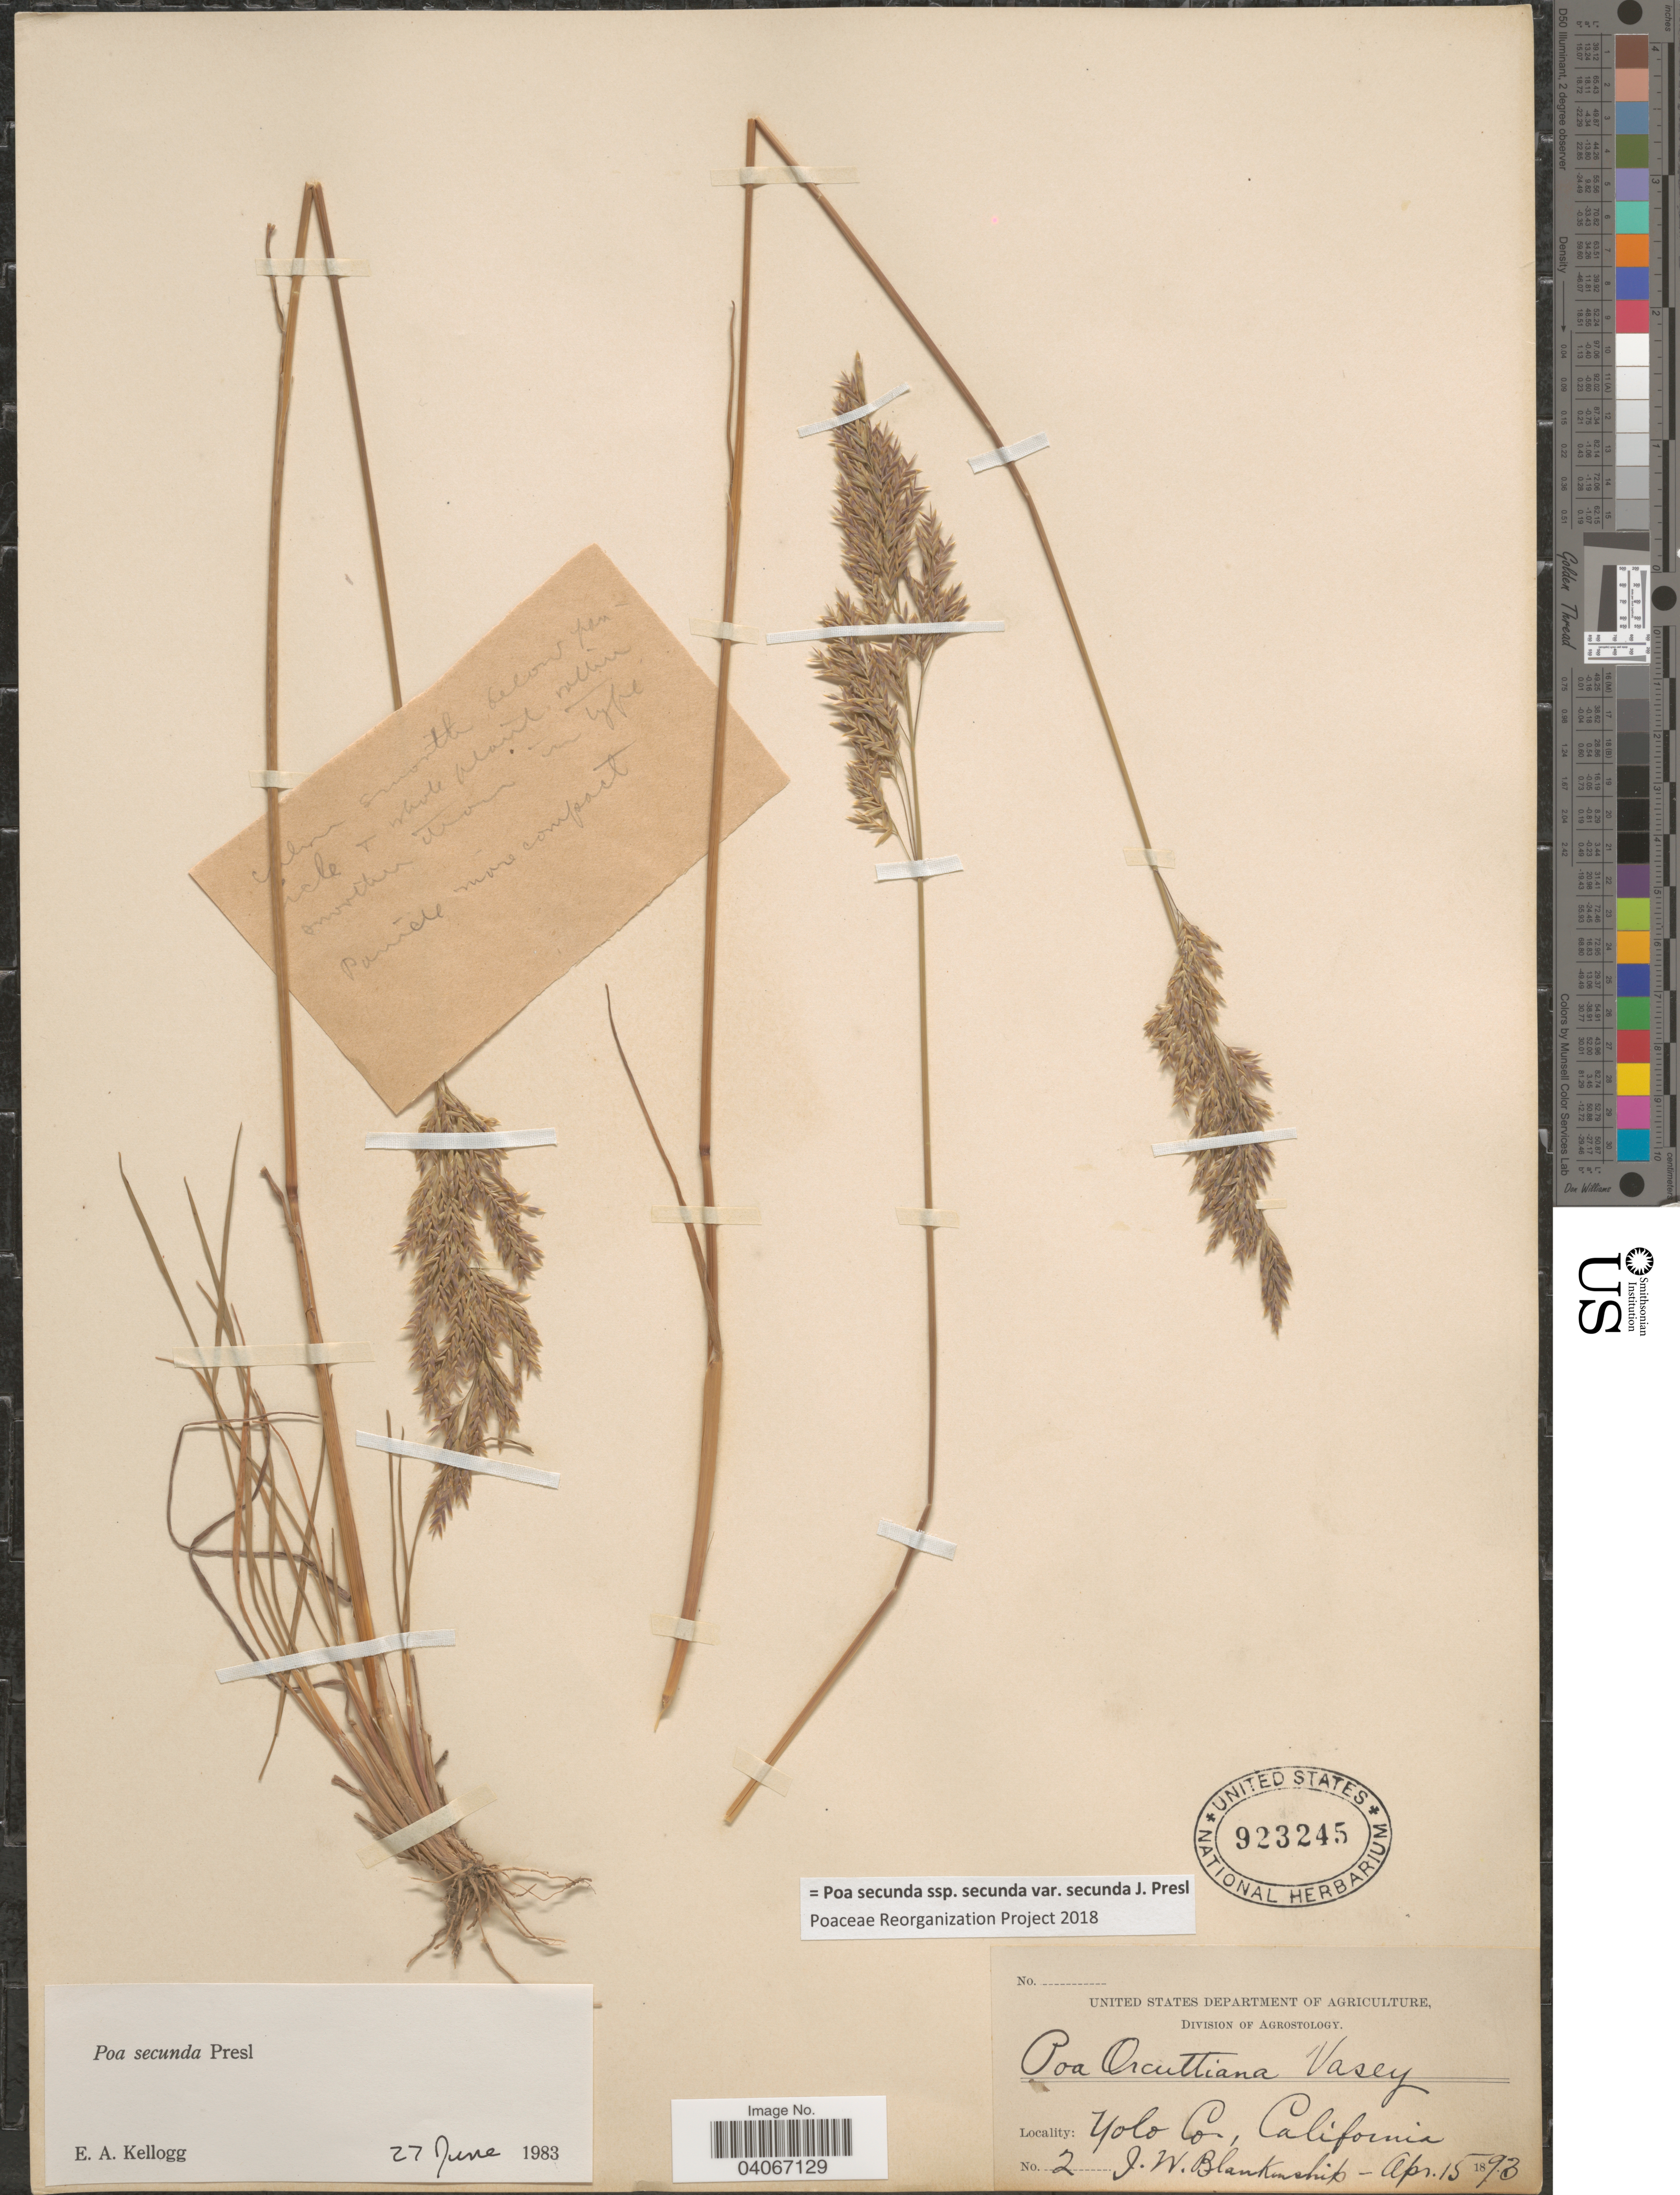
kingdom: Plantae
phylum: Tracheophyta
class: Liliopsida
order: Poales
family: Poaceae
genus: Poa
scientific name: Poa secunda subsp. secunda var. secunda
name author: J. Presl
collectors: J. W. Blankinship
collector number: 2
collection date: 1893-04-15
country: United States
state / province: California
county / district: Yolo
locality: Yolo Co.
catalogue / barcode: US 923245